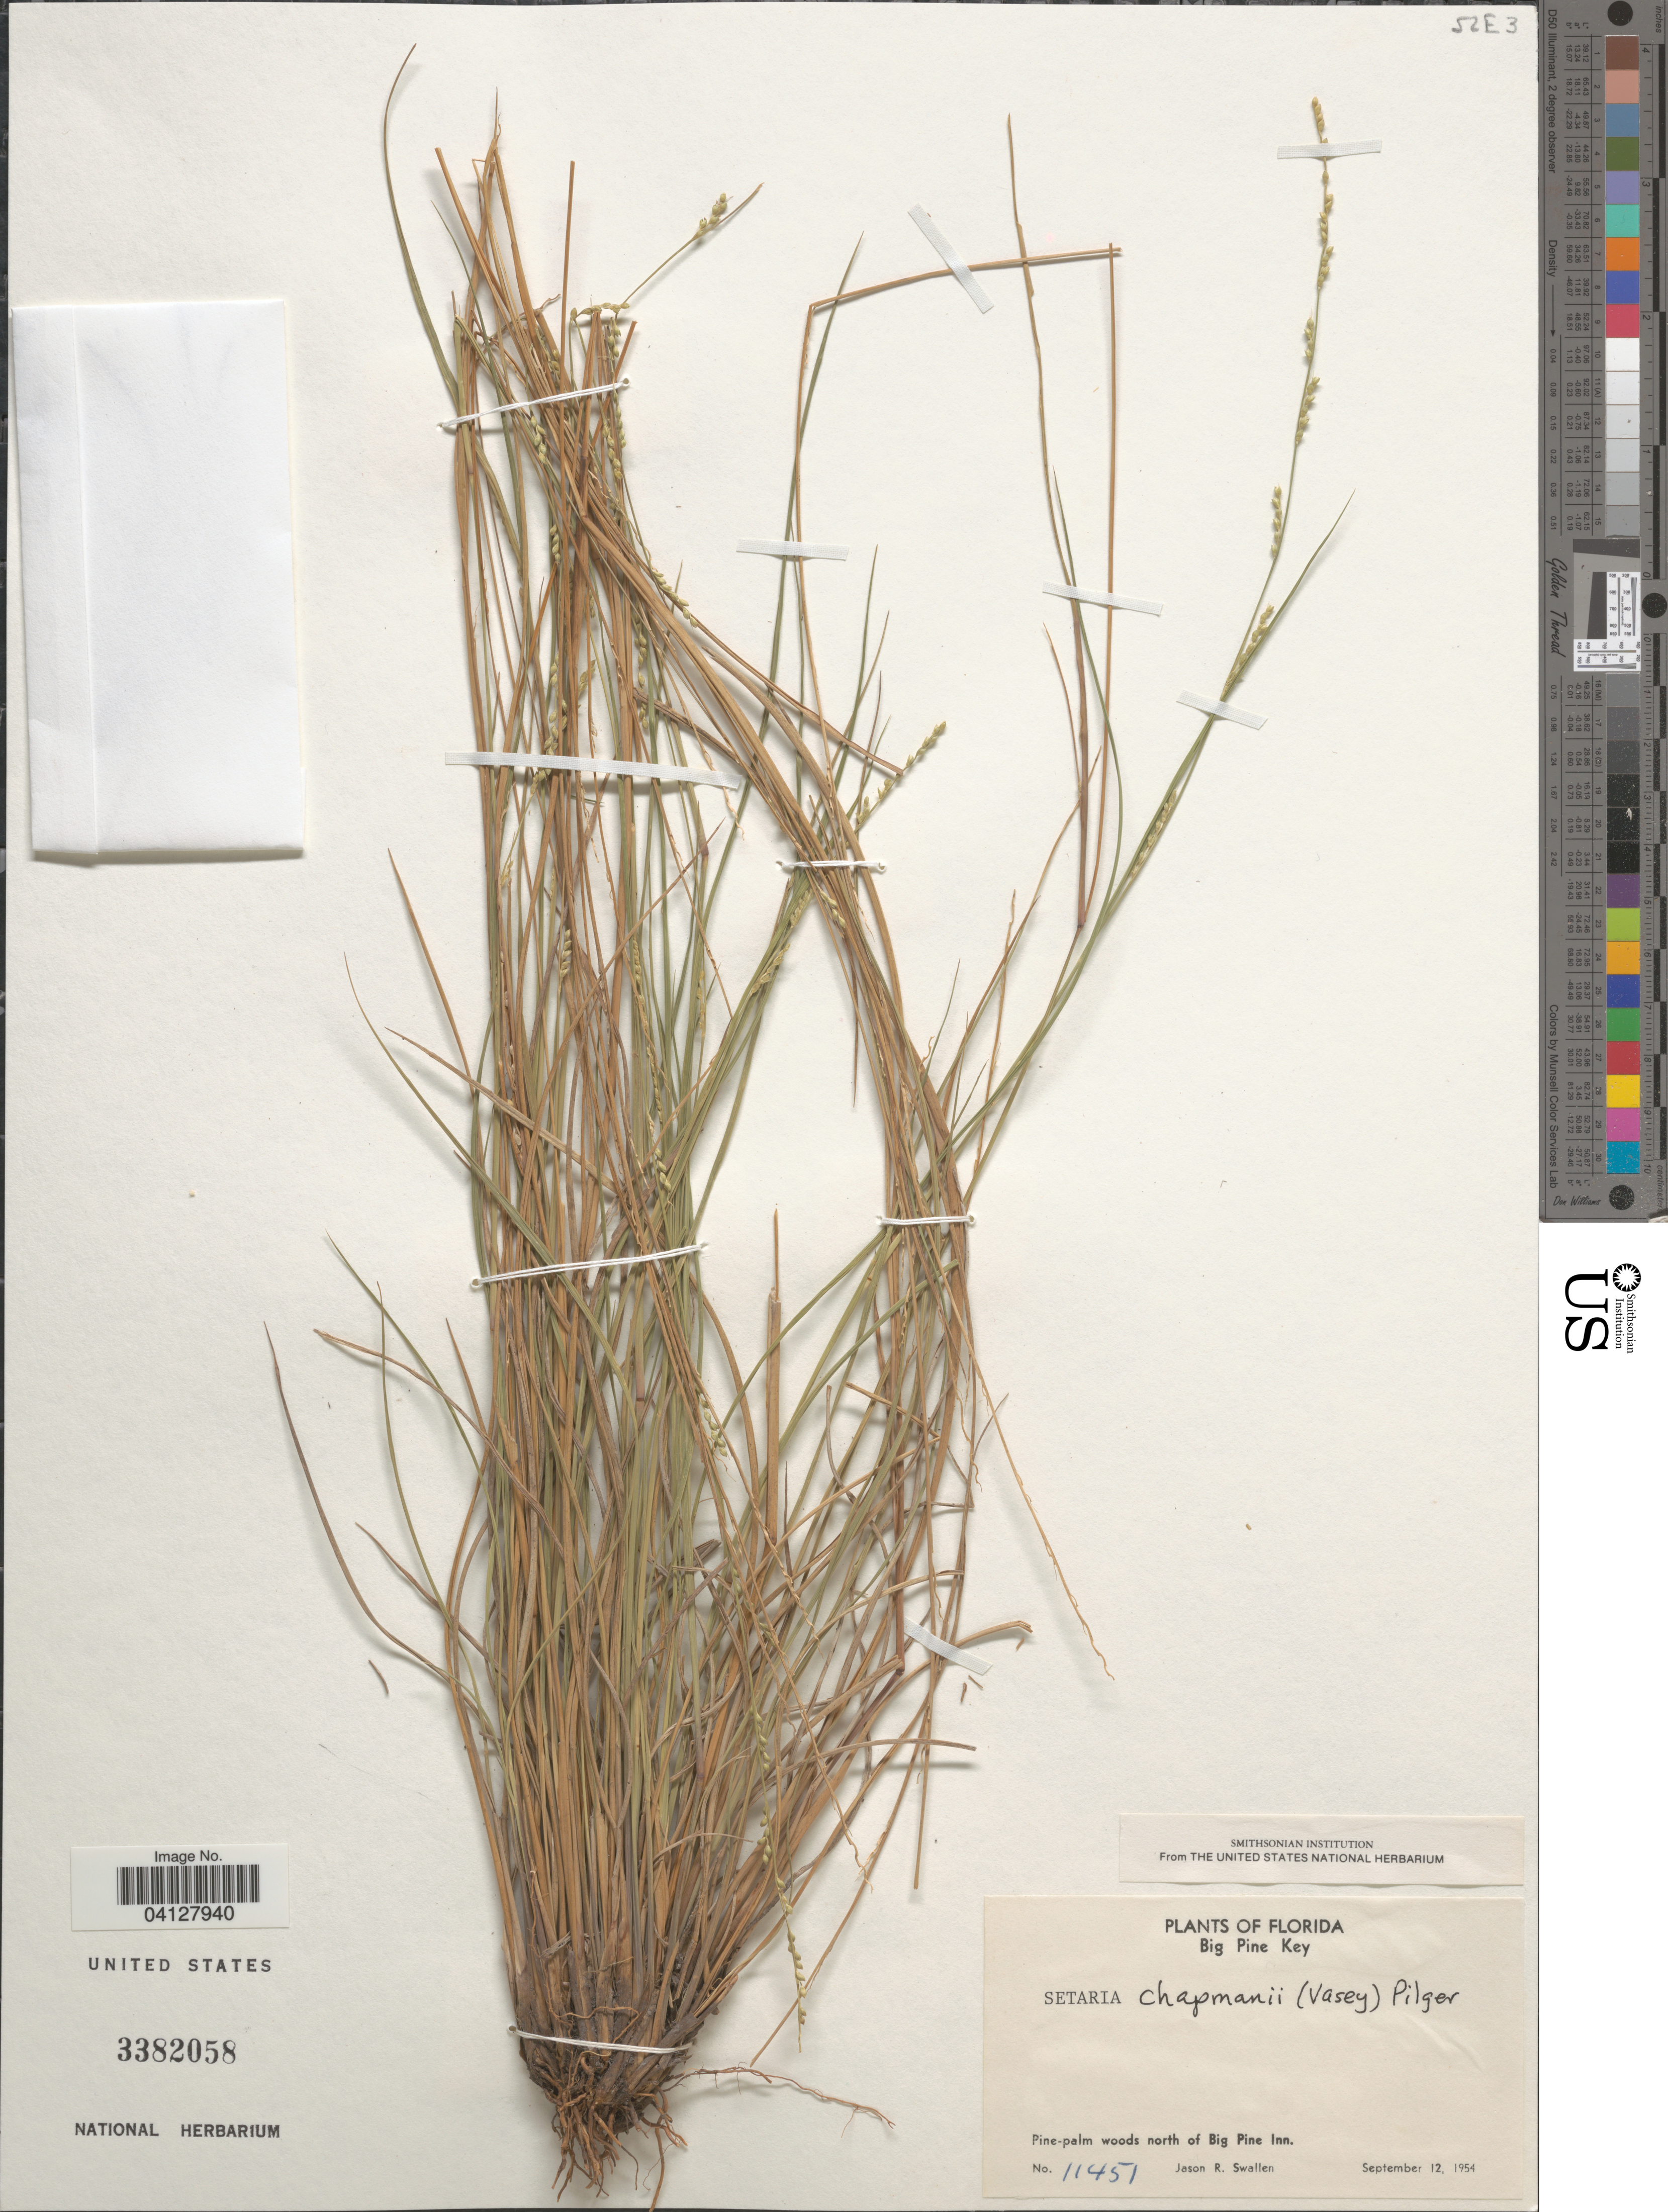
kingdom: Plantae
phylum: Tracheophyta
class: Liliopsida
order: Poales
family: Poaceae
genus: Setaria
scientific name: Setaria chapmanii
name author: (Vasey) Pilg.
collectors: J. R. Swallen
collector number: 11451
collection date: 1954-09-12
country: United States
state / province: Florida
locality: Big Pine Key. Pine-palm woods north of Big Pine Inn.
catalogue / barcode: US 3382058